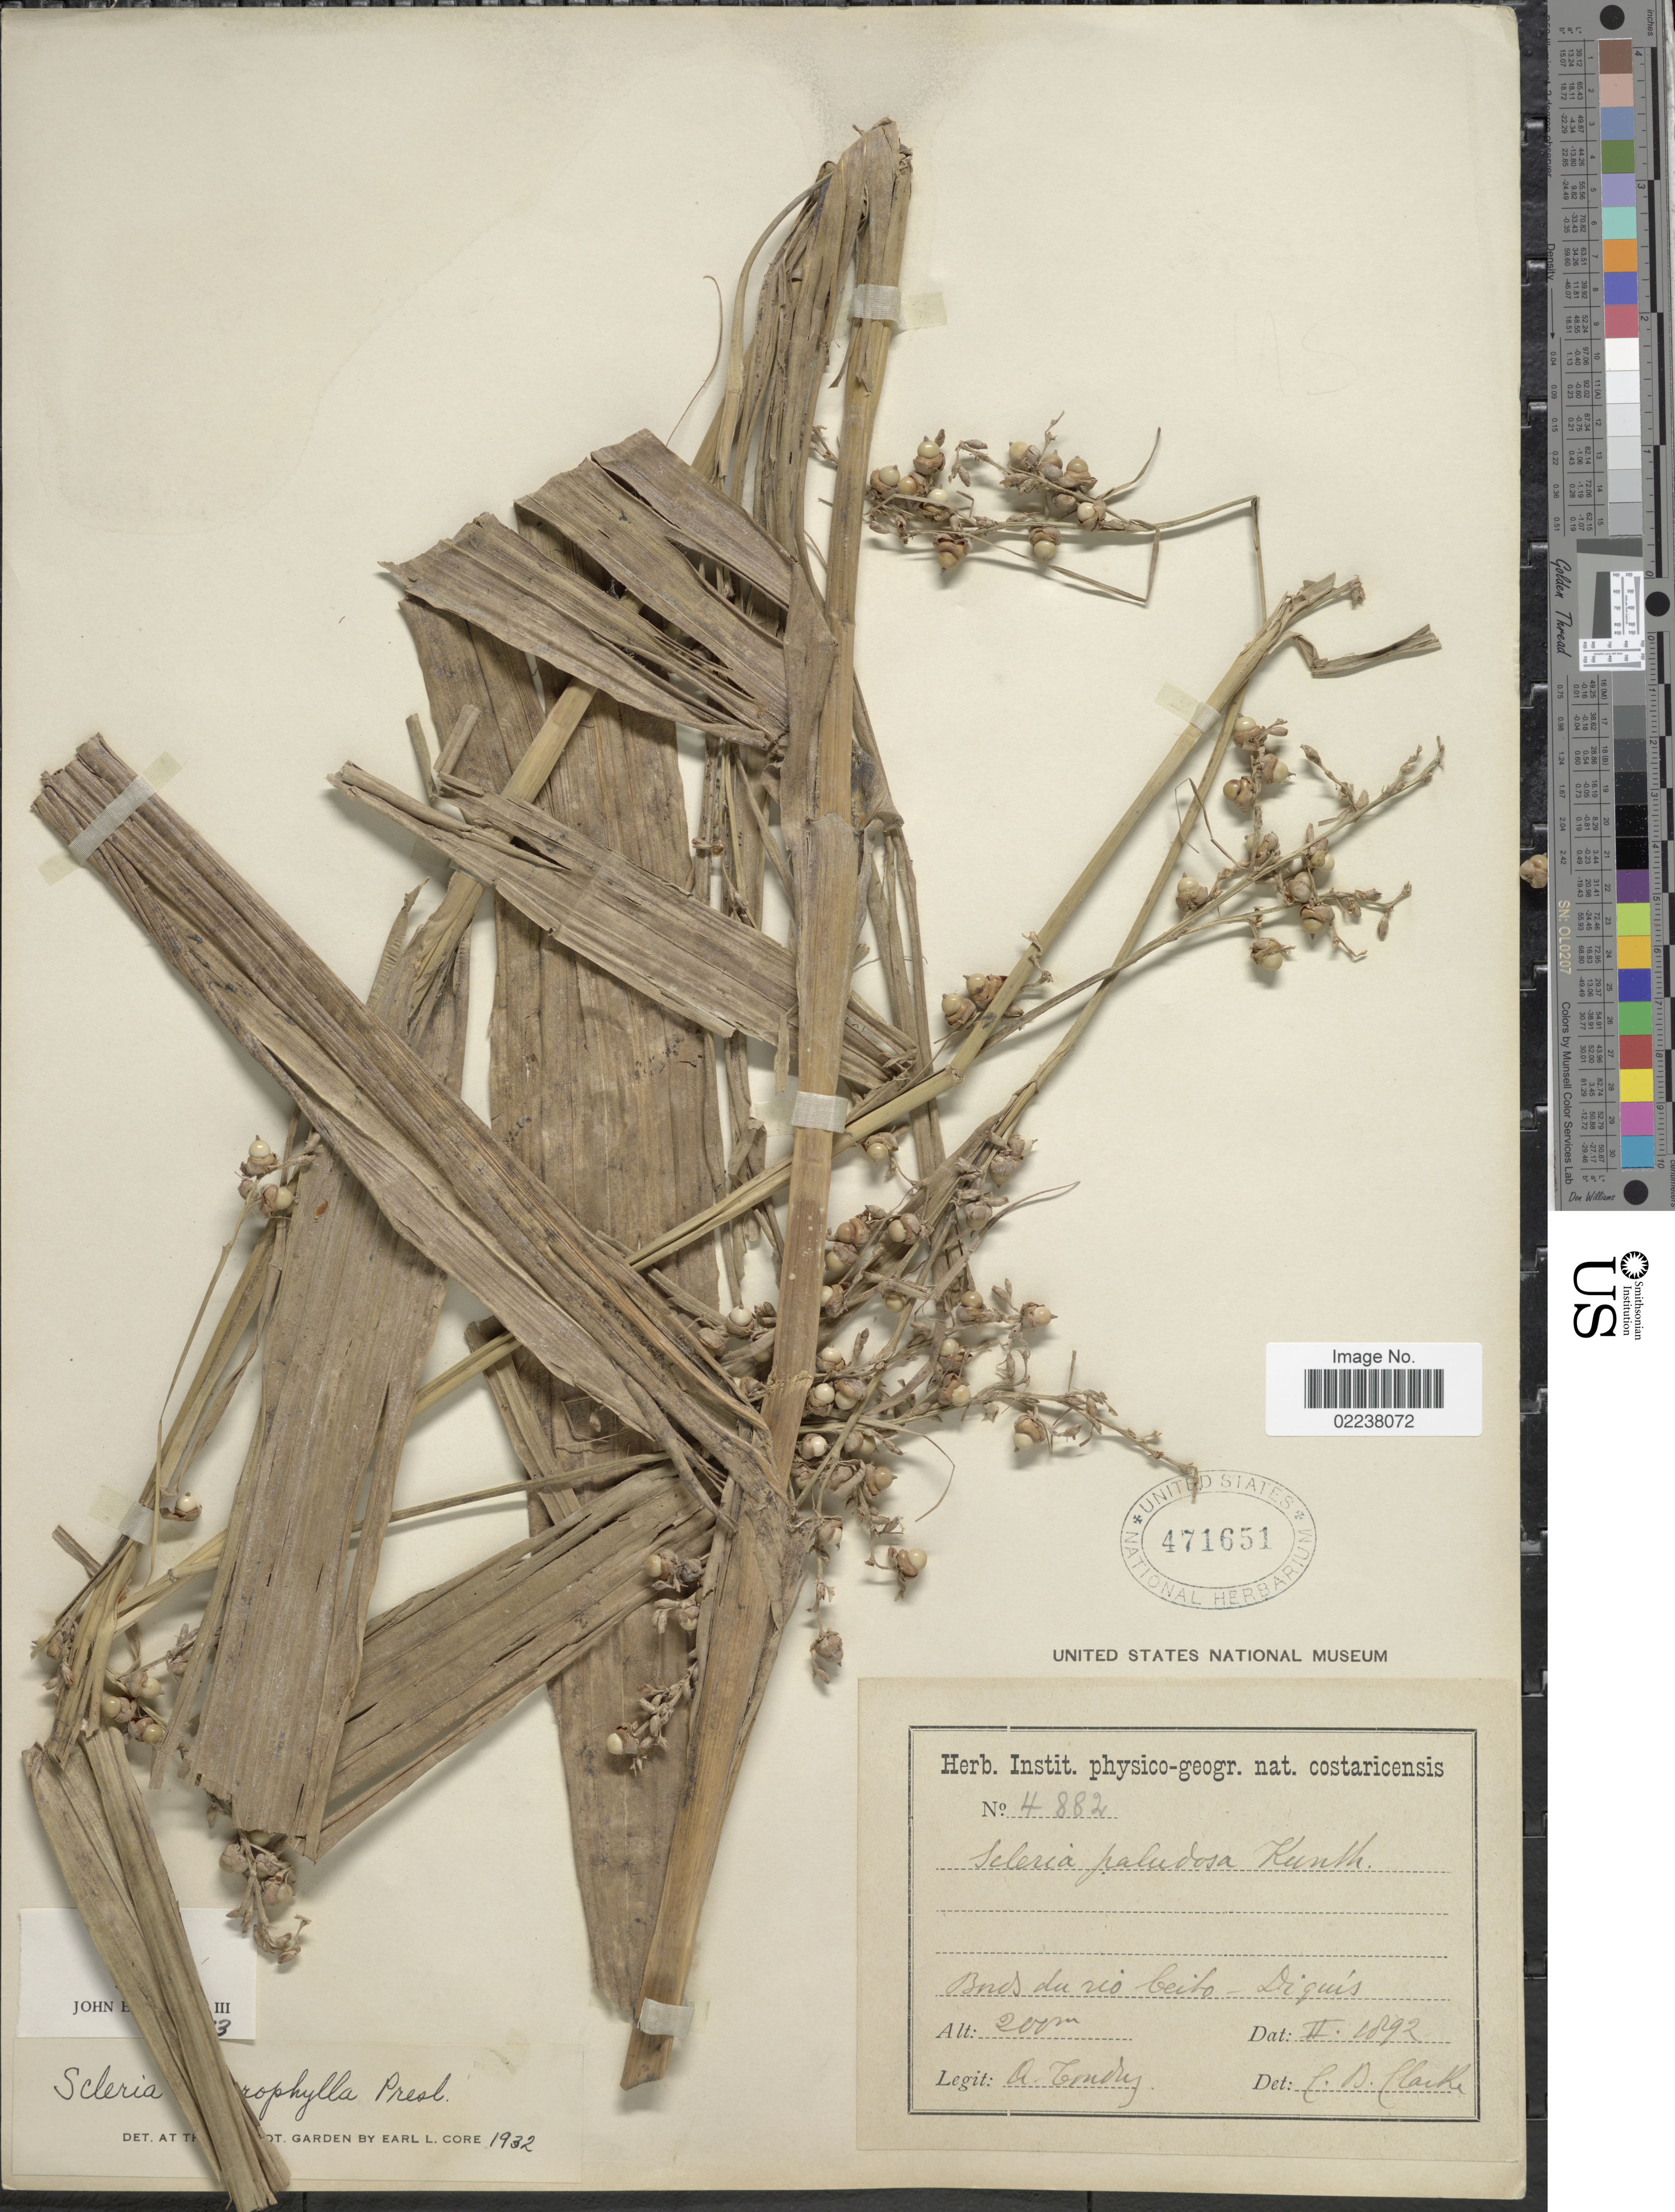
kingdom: Plantae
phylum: Tracheophyta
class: Liliopsida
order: Poales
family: Cyperaceae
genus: Scleria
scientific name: Scleria macrophylla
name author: J. Presl & C. Presl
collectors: A. Tonduz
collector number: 4882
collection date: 1892-02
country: Costa Rica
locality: Bords du rio Ceibo - Diquis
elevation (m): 200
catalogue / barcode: US 471651